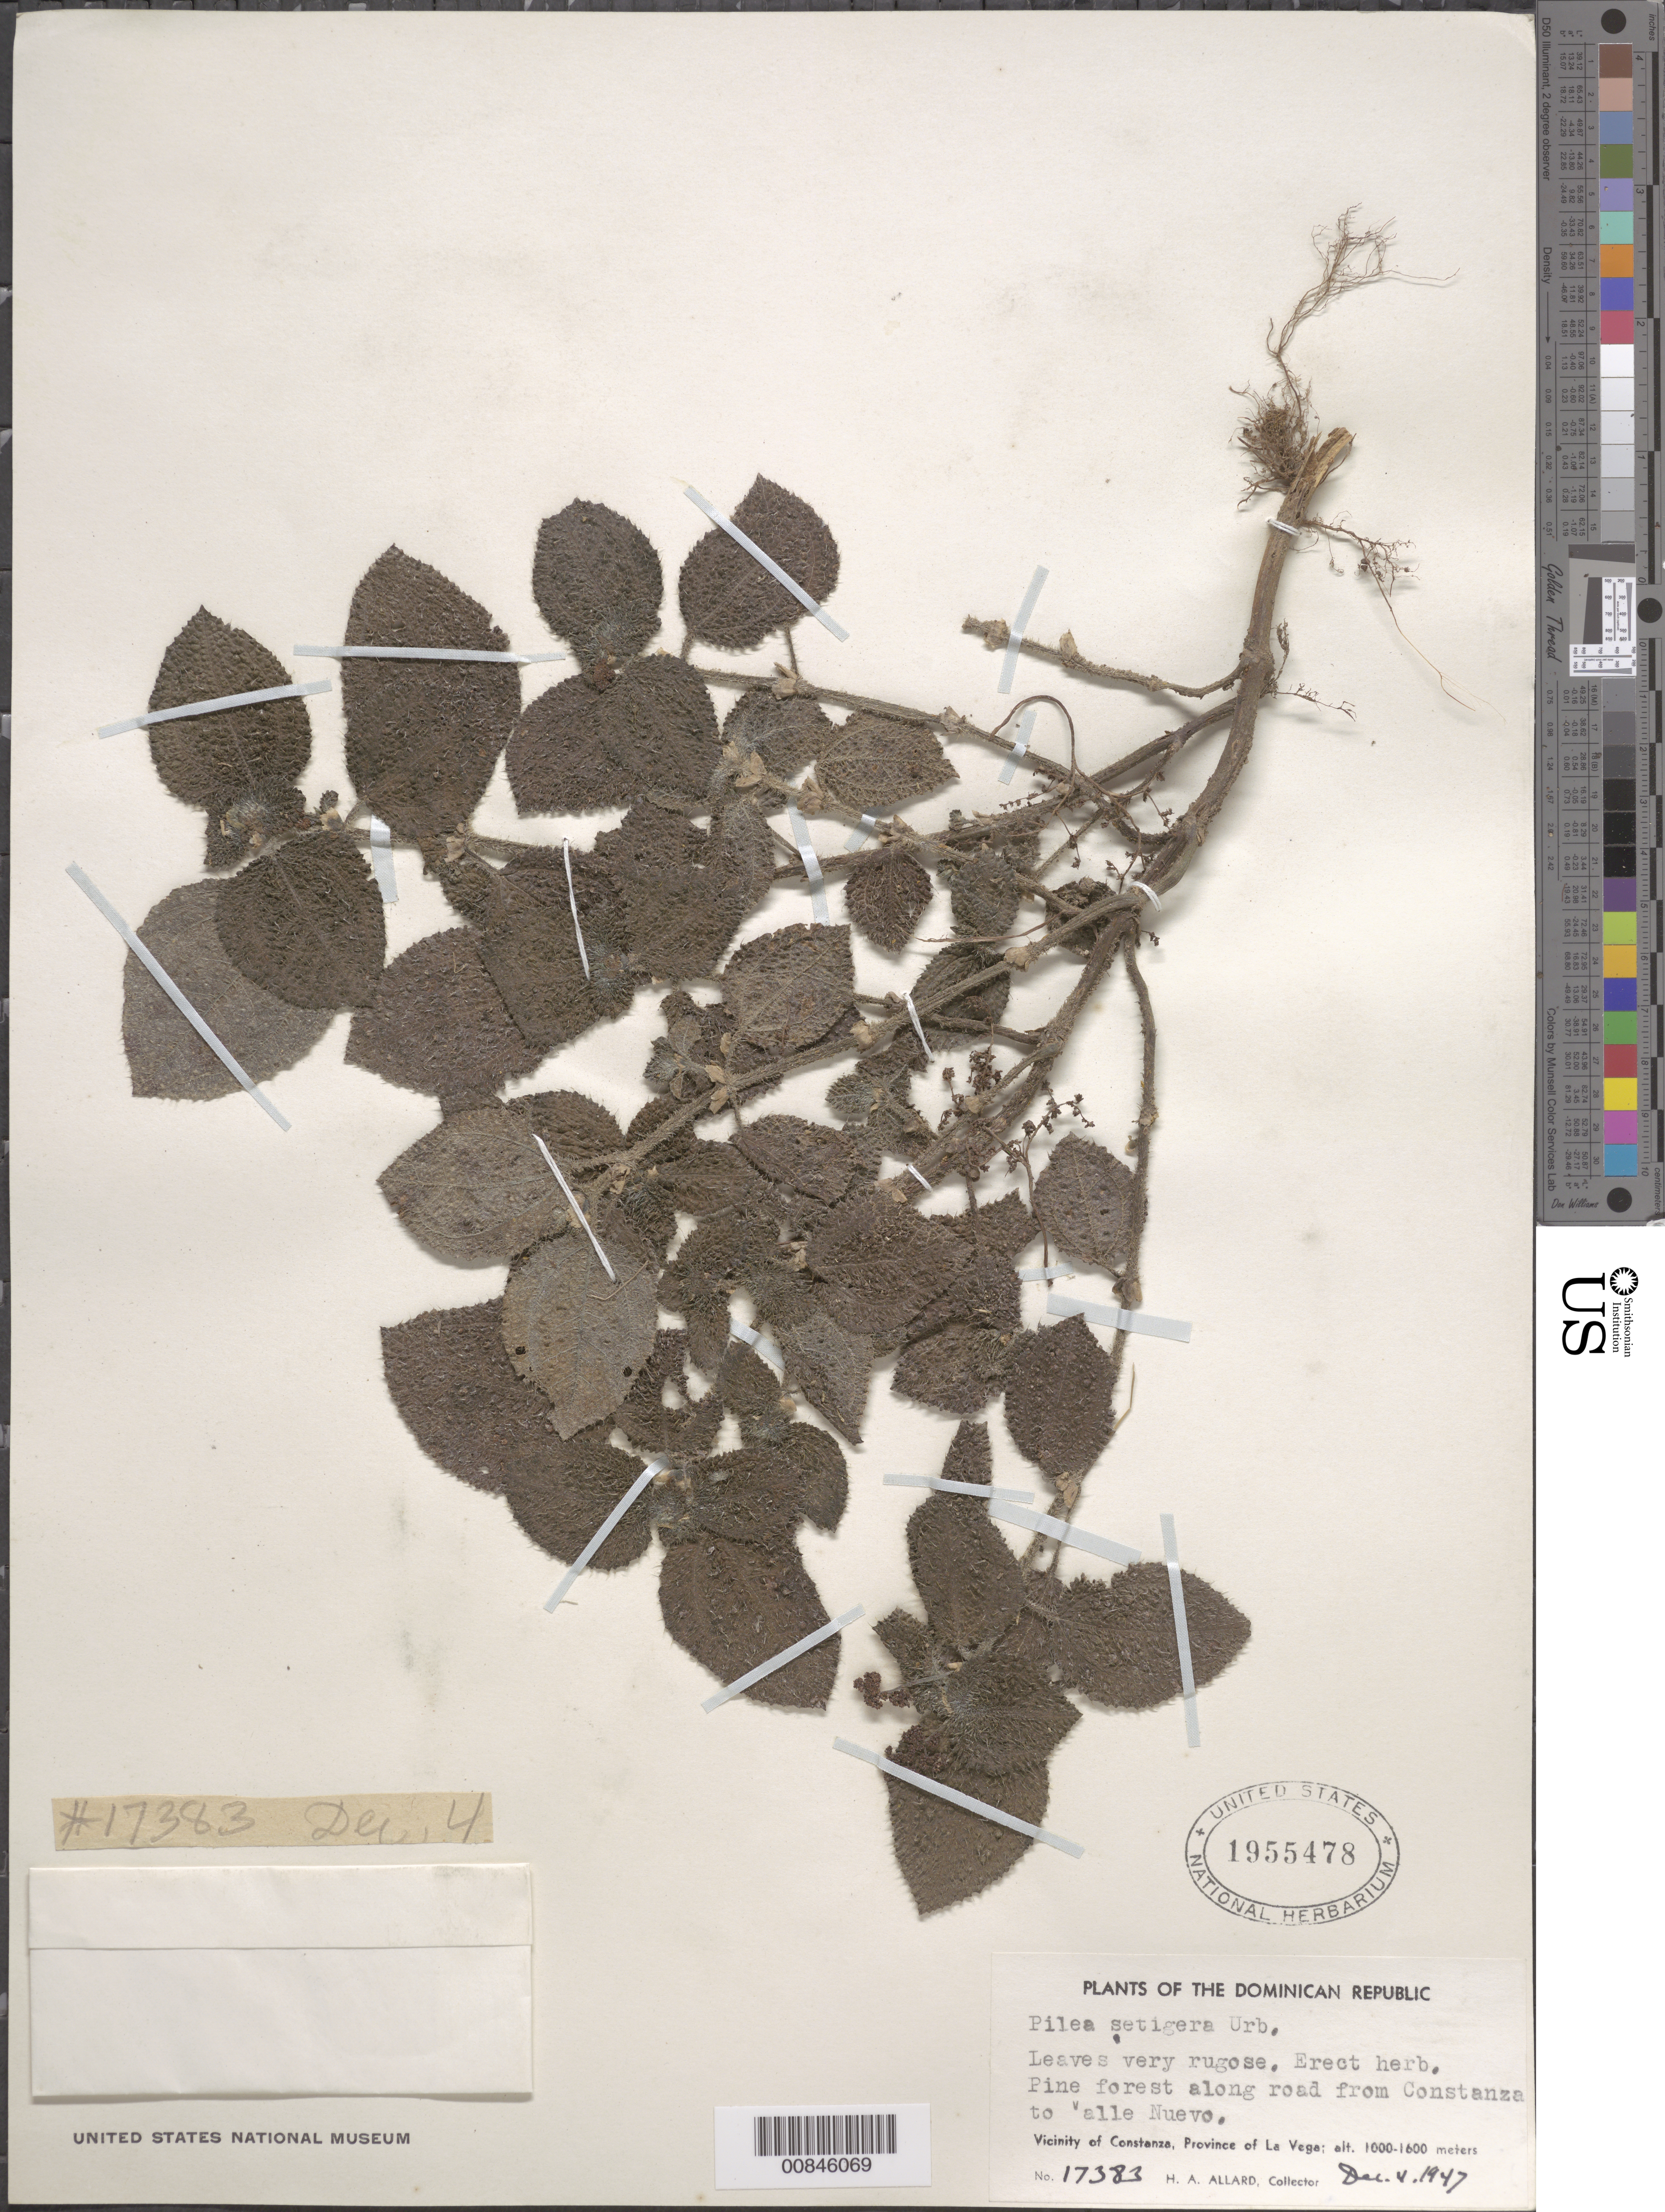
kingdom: Plantae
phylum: Tracheophyta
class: Magnoliopsida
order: Rosales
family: Urticaceae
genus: Pilea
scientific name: Pilea setigera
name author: Urb.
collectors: H. A. Allard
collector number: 17383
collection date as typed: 04 Dec 1947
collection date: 1947-12-04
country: Dominican Republic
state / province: La Vega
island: Hispaniola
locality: Along road from Constanza to Valle Nuevo.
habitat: Pine forest.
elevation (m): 1000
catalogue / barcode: US 1955478